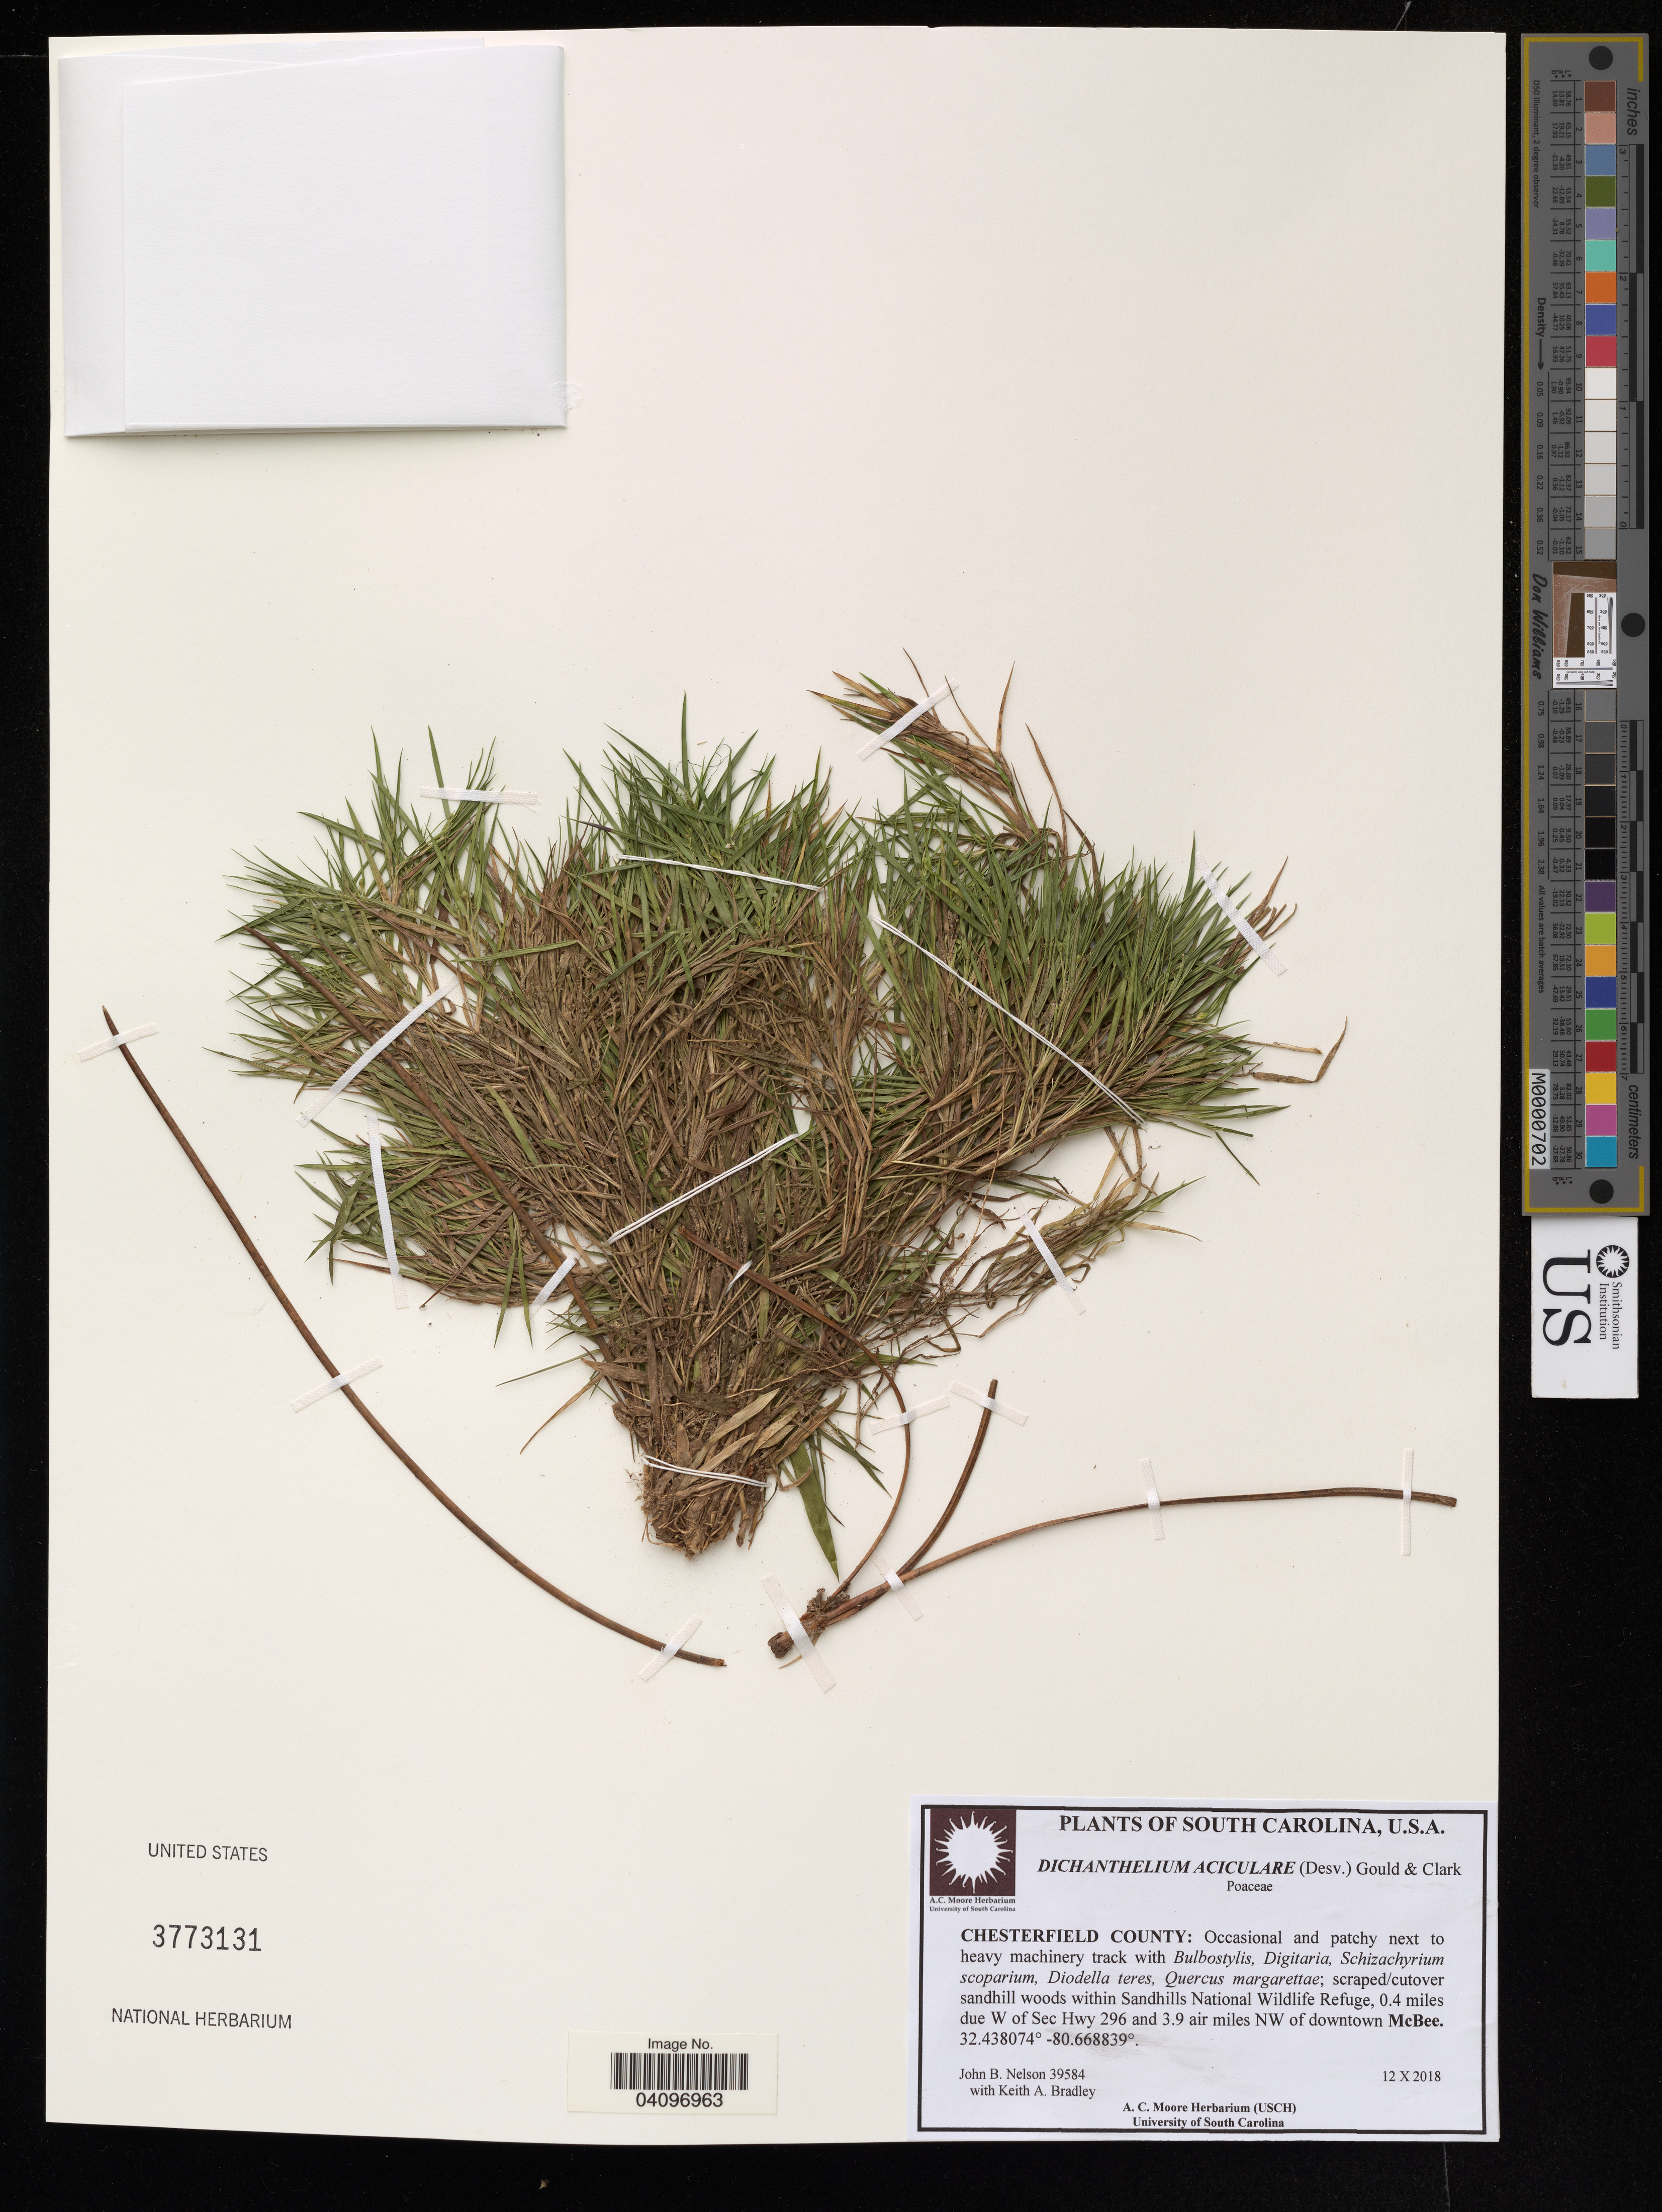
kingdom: Plantae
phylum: Tracheophyta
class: Liliopsida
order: Poales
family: Poaceae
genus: Dichanthelium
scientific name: Dichanthelium aciculare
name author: (Desv. ex Poir.) Gould & C.A. Clark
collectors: J. Nelson & K. Bradley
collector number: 39584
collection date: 2018-10-12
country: United States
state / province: South Carolina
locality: Chesterfield County. Sandhills National Wildlife Refuge, 0.4 miles due W of Sec Hwy 296 and 3.9 air miles NW of downtown McBee.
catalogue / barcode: US 3773131